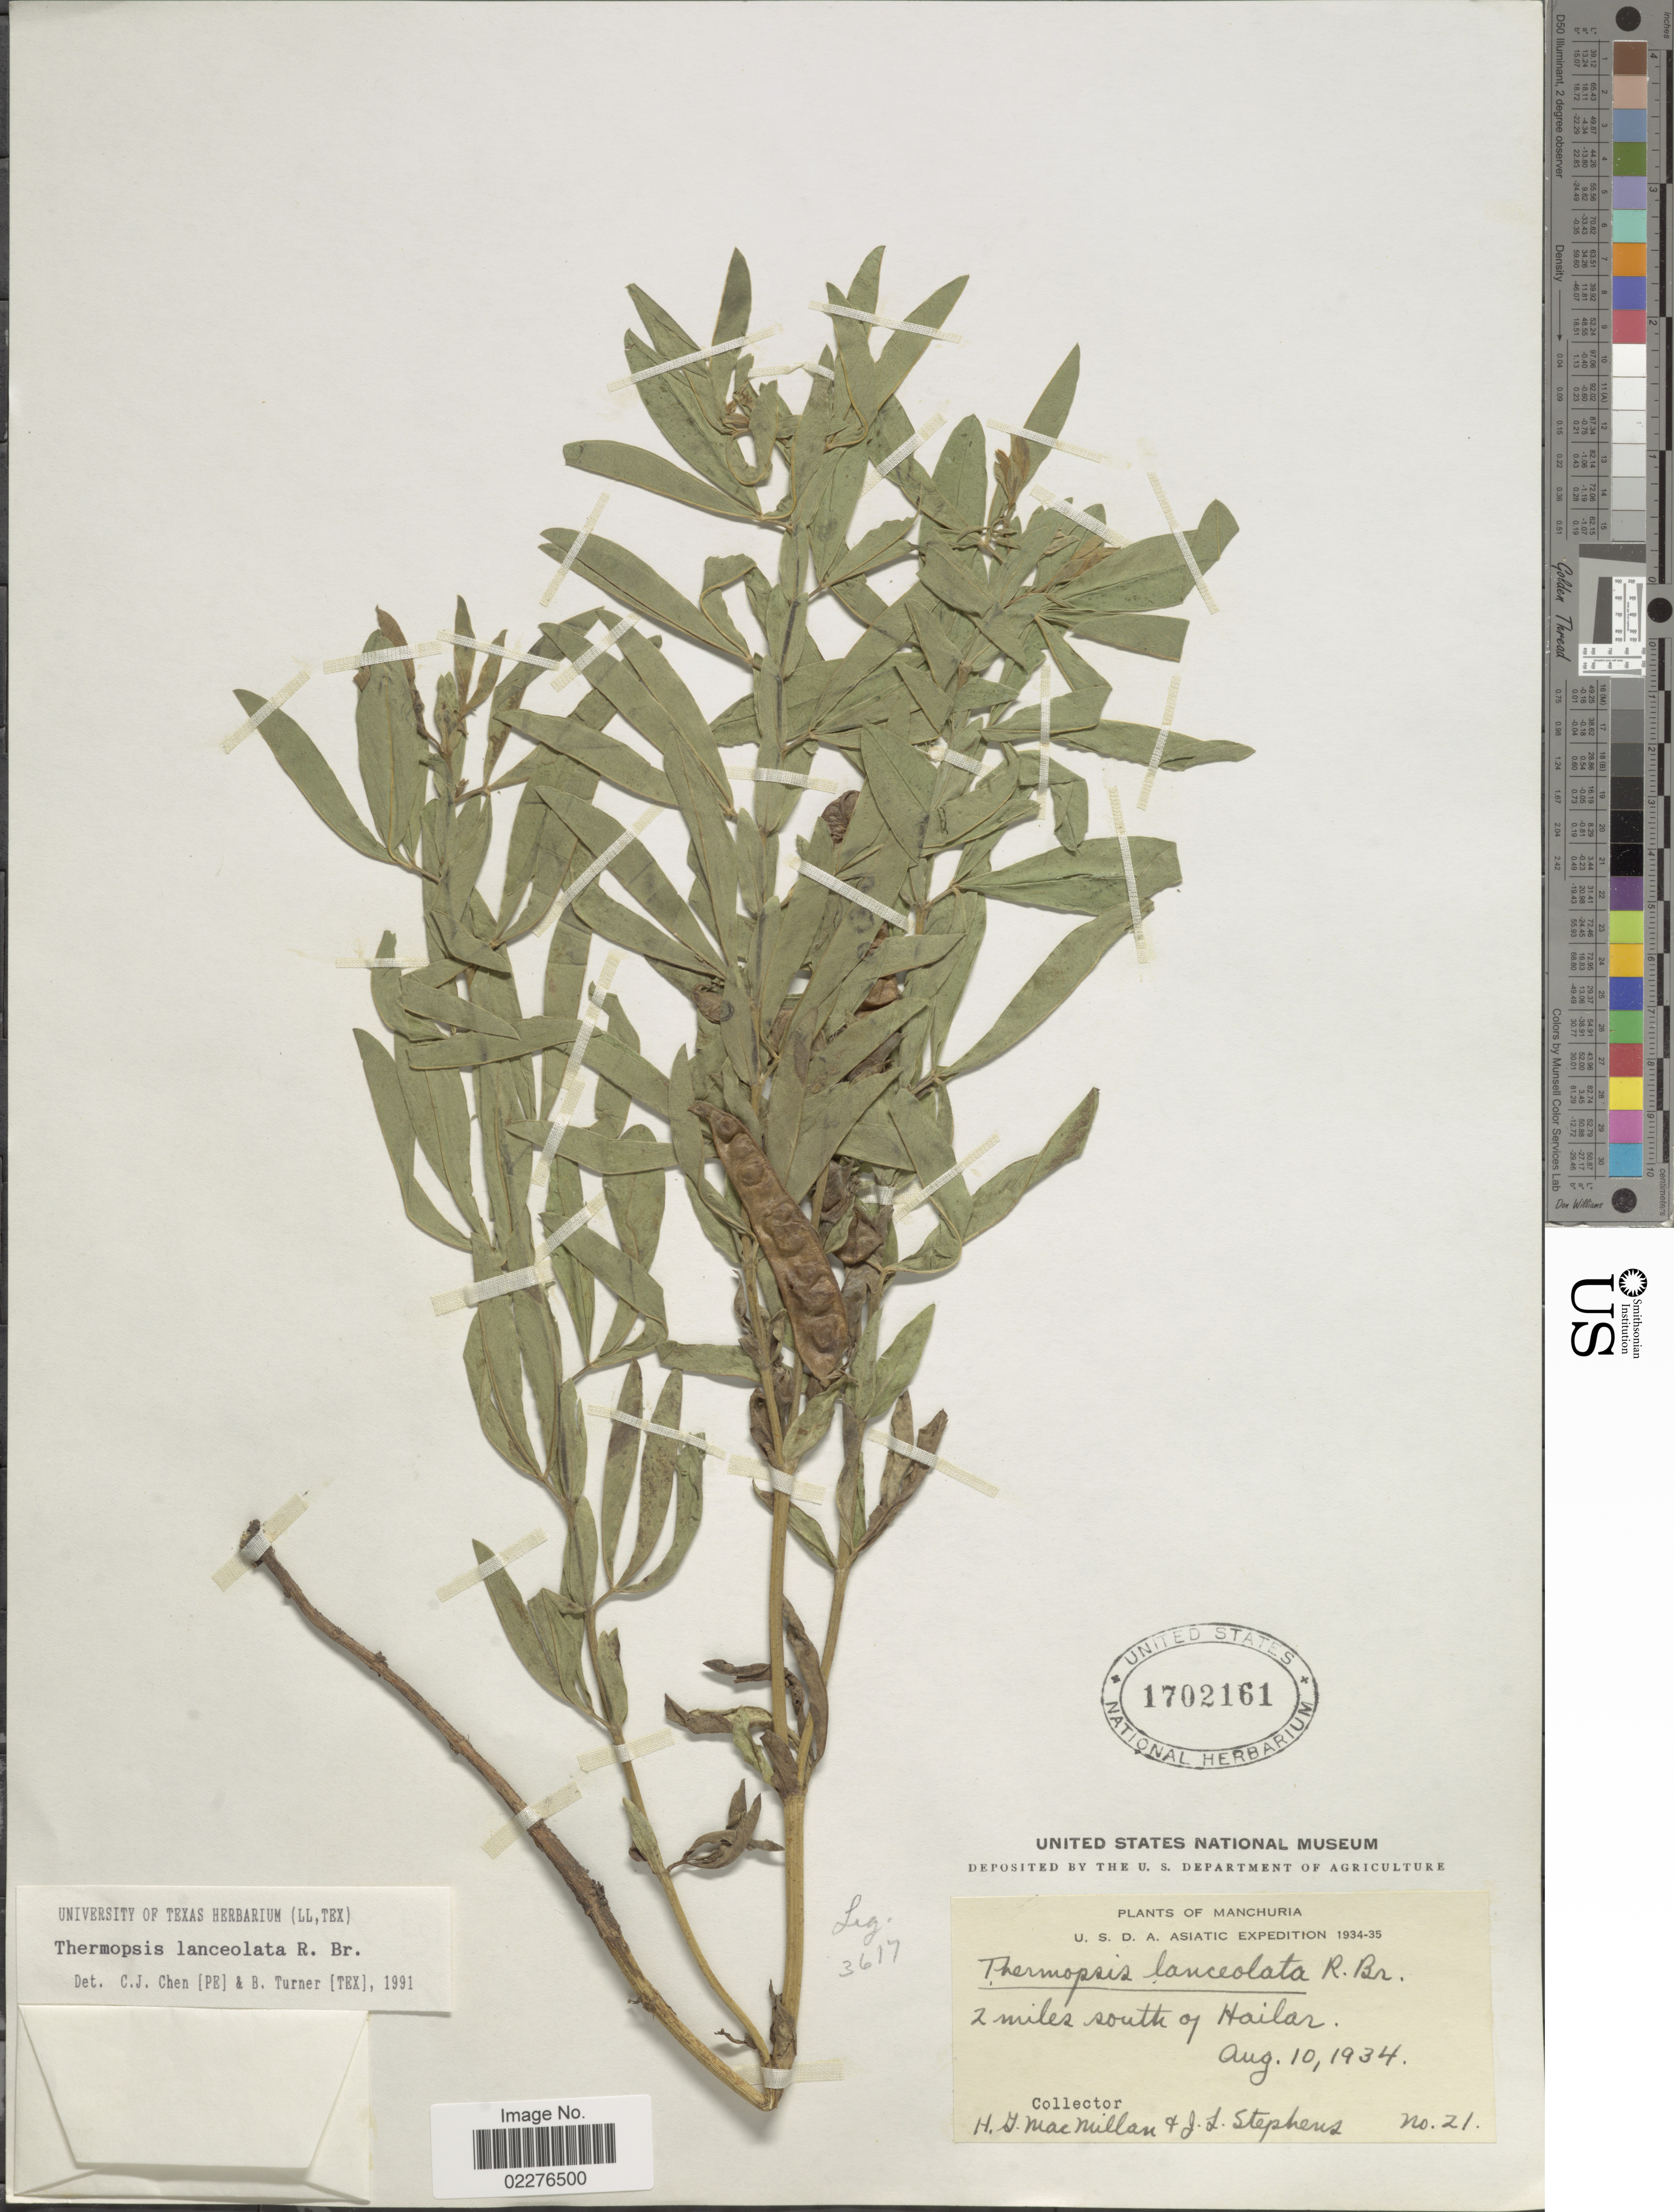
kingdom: Plantae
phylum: Tracheophyta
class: Magnoliopsida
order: Fabales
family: Fabaceae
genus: Thermopsis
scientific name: Thermopsis lanceolata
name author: R. Br.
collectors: H. MacMillan & J. Stephens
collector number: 21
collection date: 1934-08-10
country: China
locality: Manchuria, 2 miles south of Hailar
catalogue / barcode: US 1702161